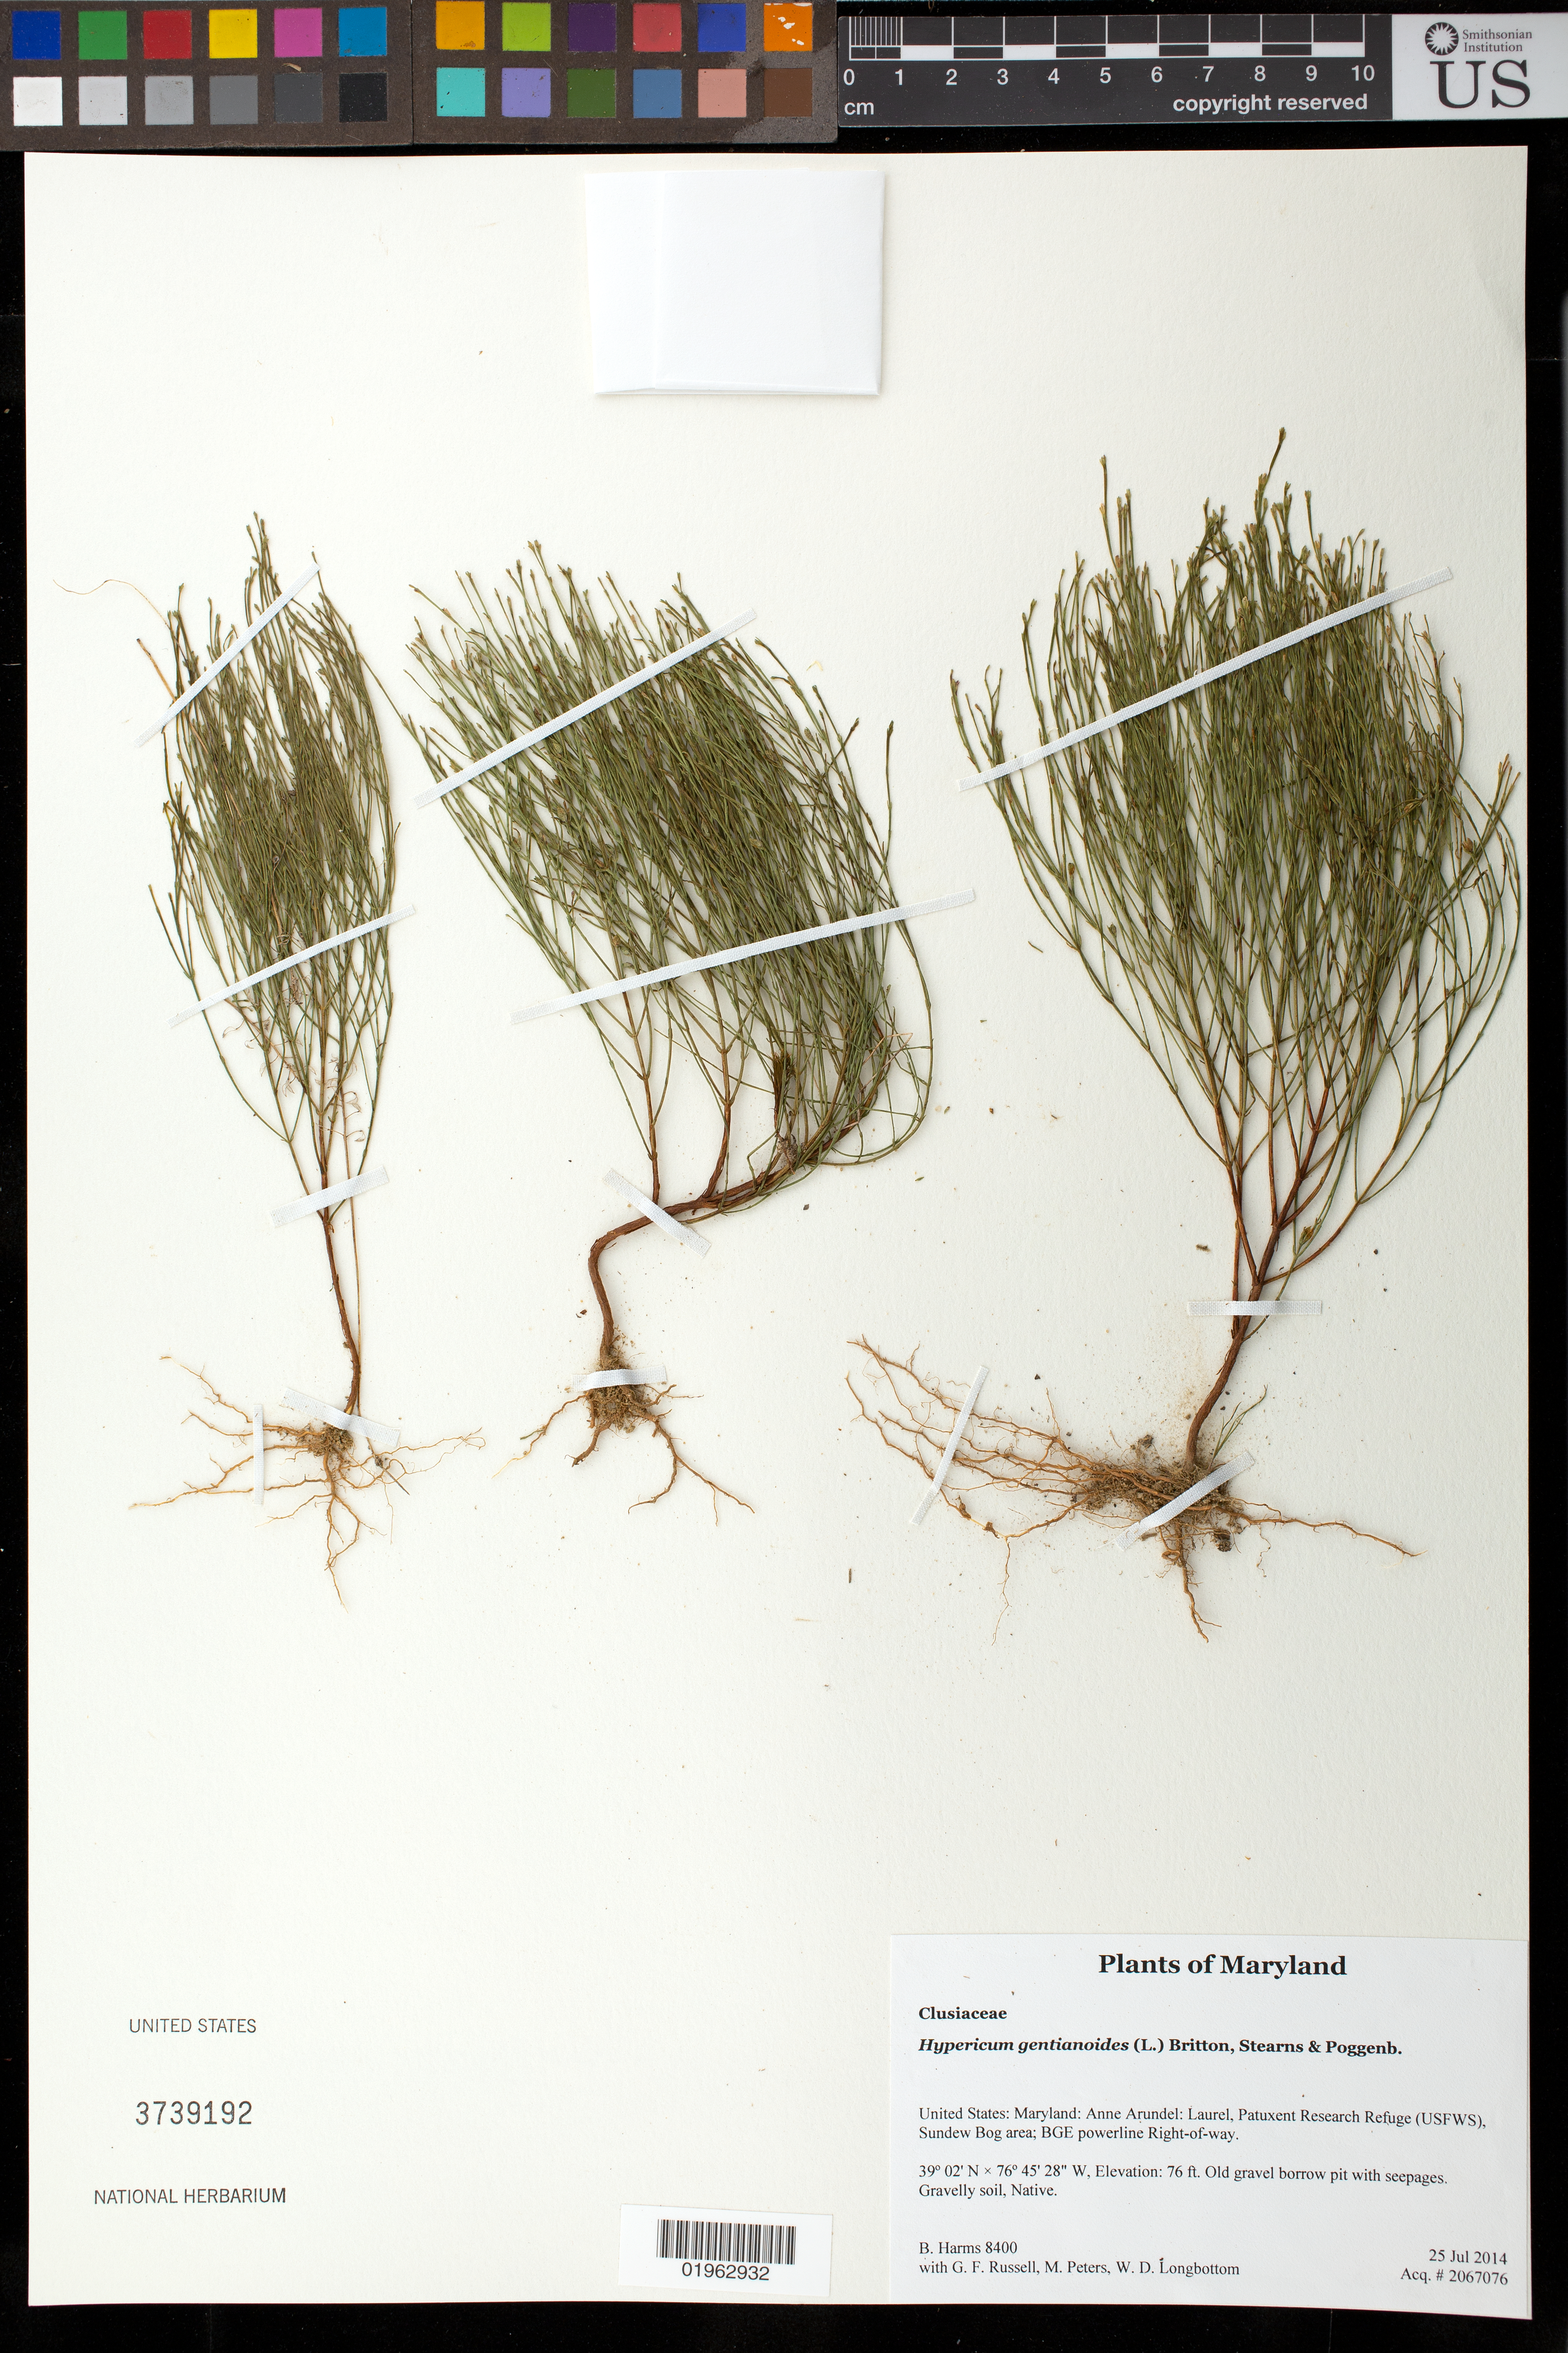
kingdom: Plantae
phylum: Tracheophyta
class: Magnoliopsida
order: Malpighiales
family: Hypericaceae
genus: Hypericum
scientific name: Hypericum gentianoides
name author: (L.) Britton, Stearns & Poggenb.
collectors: B. Harms, G. Russell, M. Peters & W. D. Longbottom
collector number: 8400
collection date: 2014-07-25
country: United States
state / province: Maryland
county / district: Anne Arundel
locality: Laurel, Patuxent Research Refuge (USFWS), Sundew Bog area; BGE powerline Right-of-way.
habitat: Old gravel borrow pit with seepages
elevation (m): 23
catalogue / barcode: US 3739192